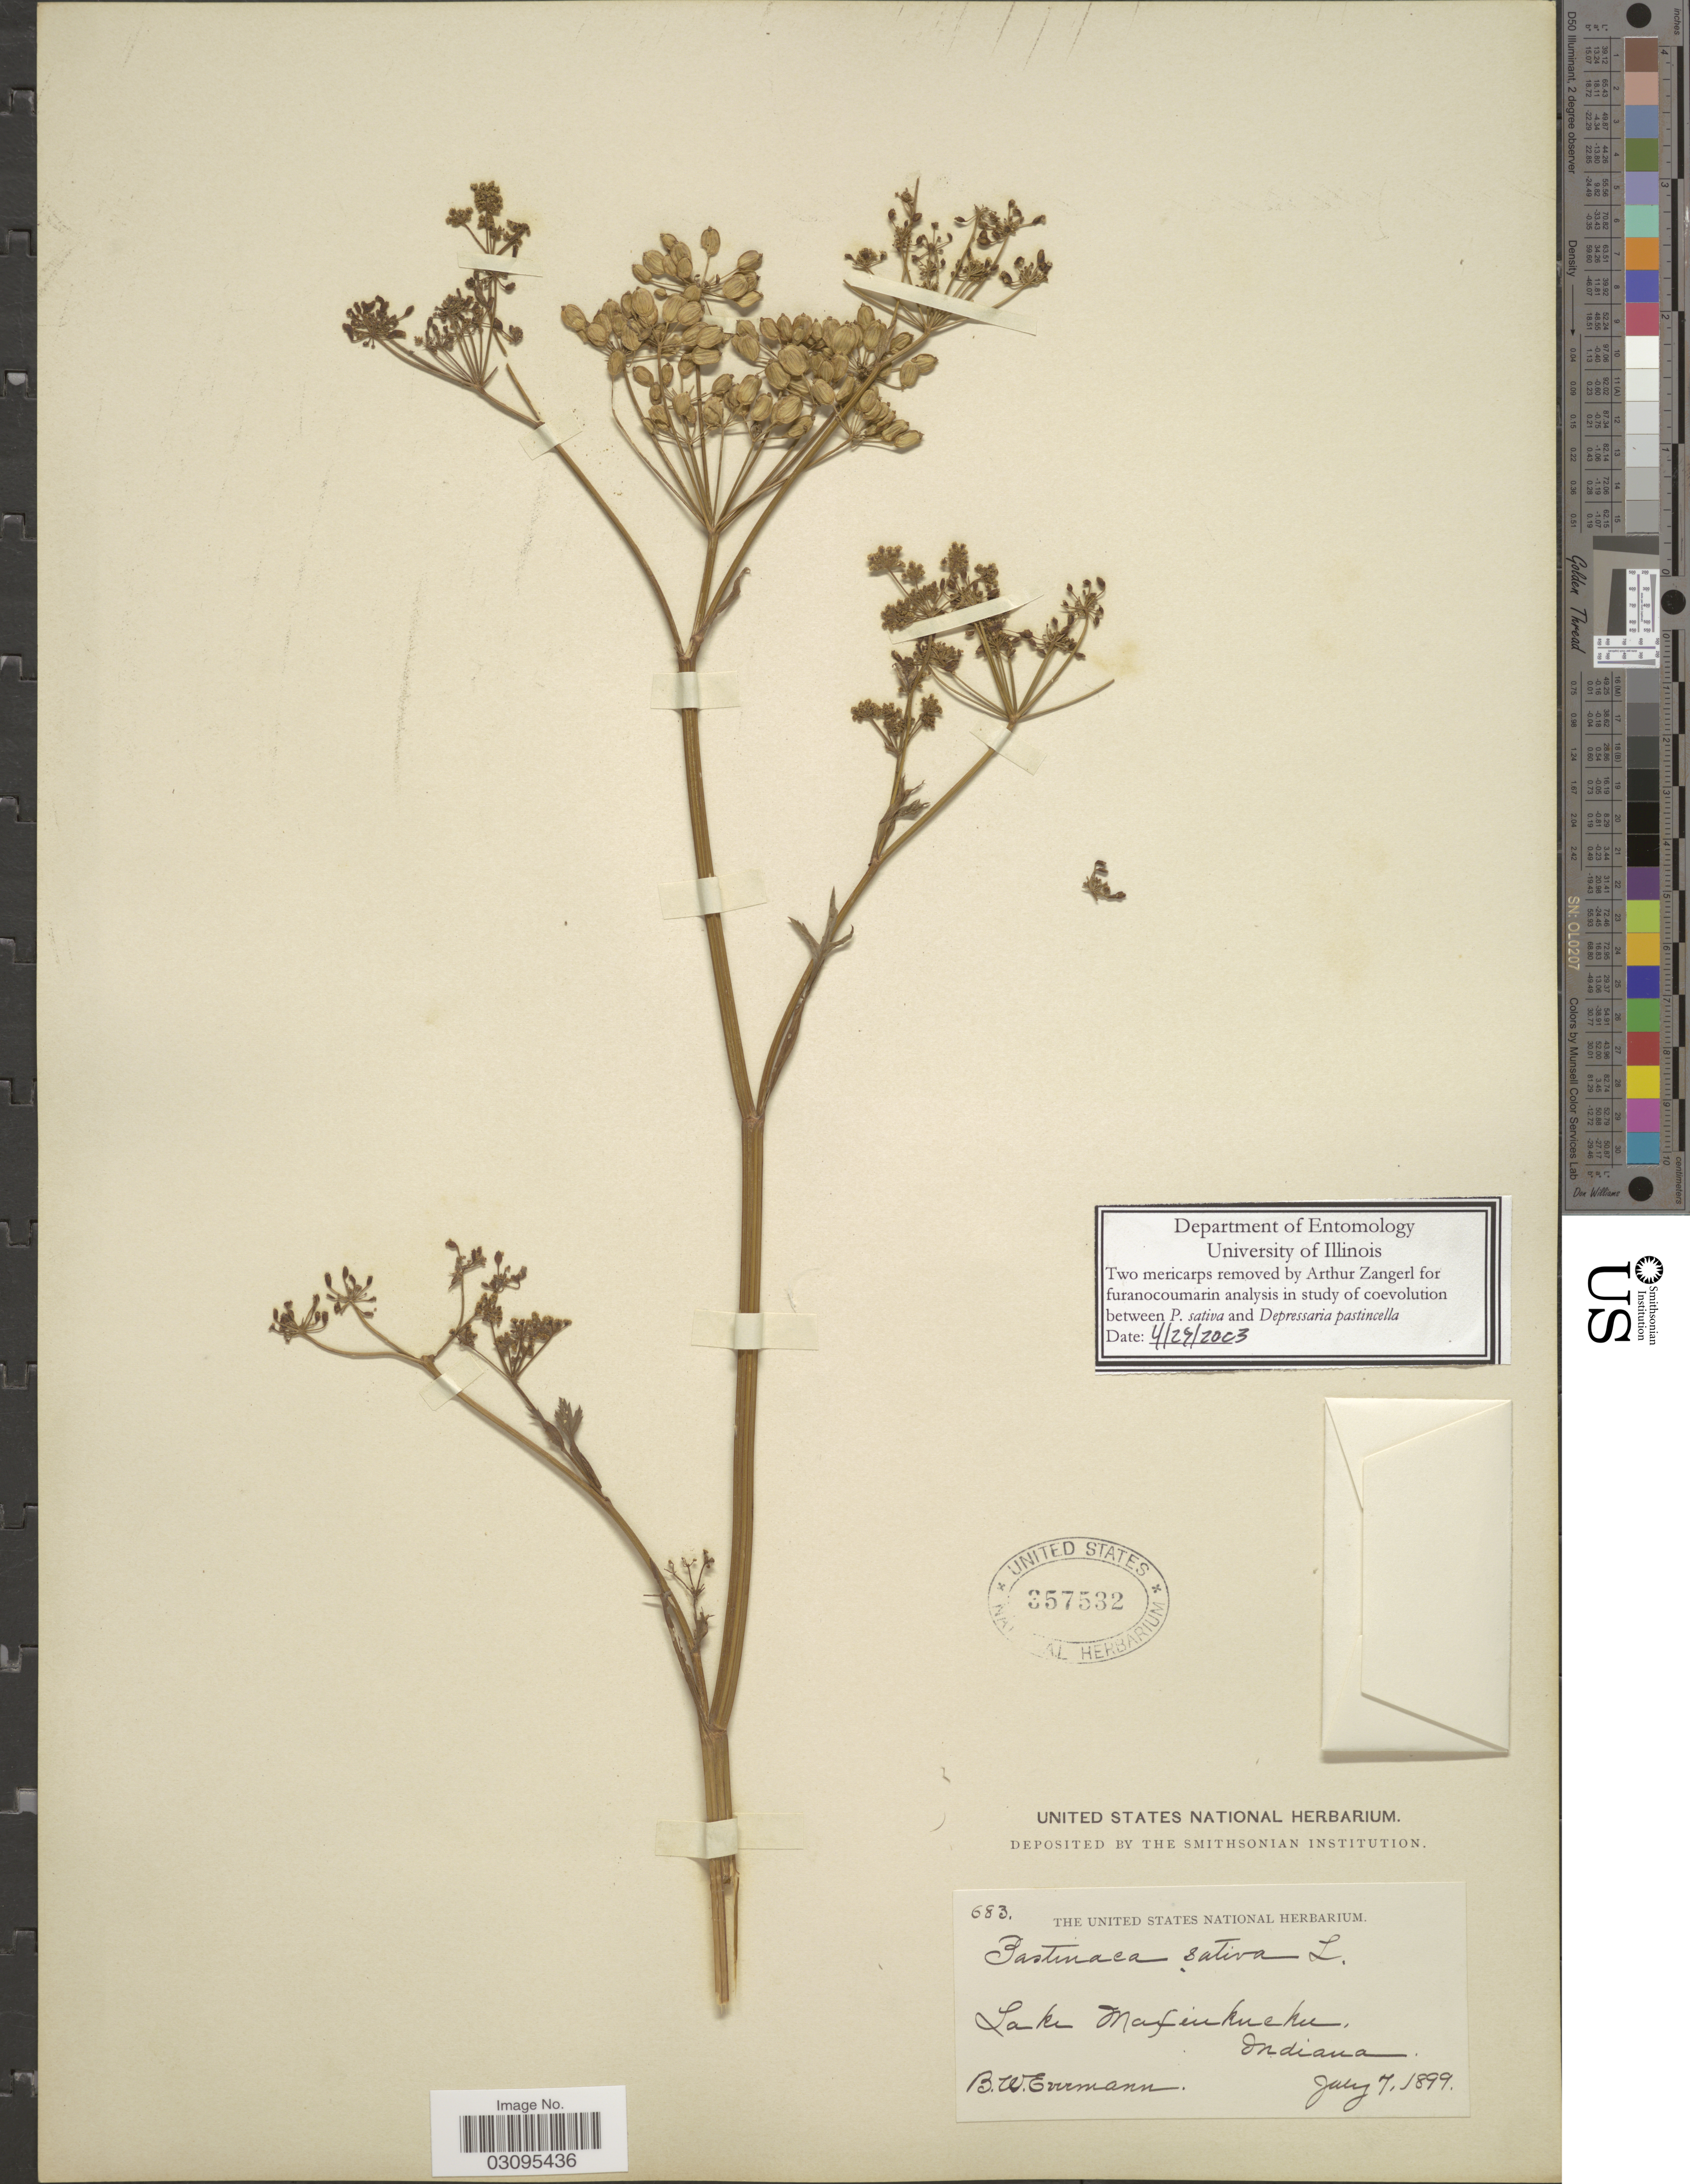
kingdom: Plantae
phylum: Tracheophyta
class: Magnoliopsida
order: Apiales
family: Apiaceae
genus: Pastinaca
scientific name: Pastinaca sativa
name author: L.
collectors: B. W. Evermann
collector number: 683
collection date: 1899-07-07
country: United States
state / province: Indiana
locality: Lake Maxinkuckee, Indiana.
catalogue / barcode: US 357532